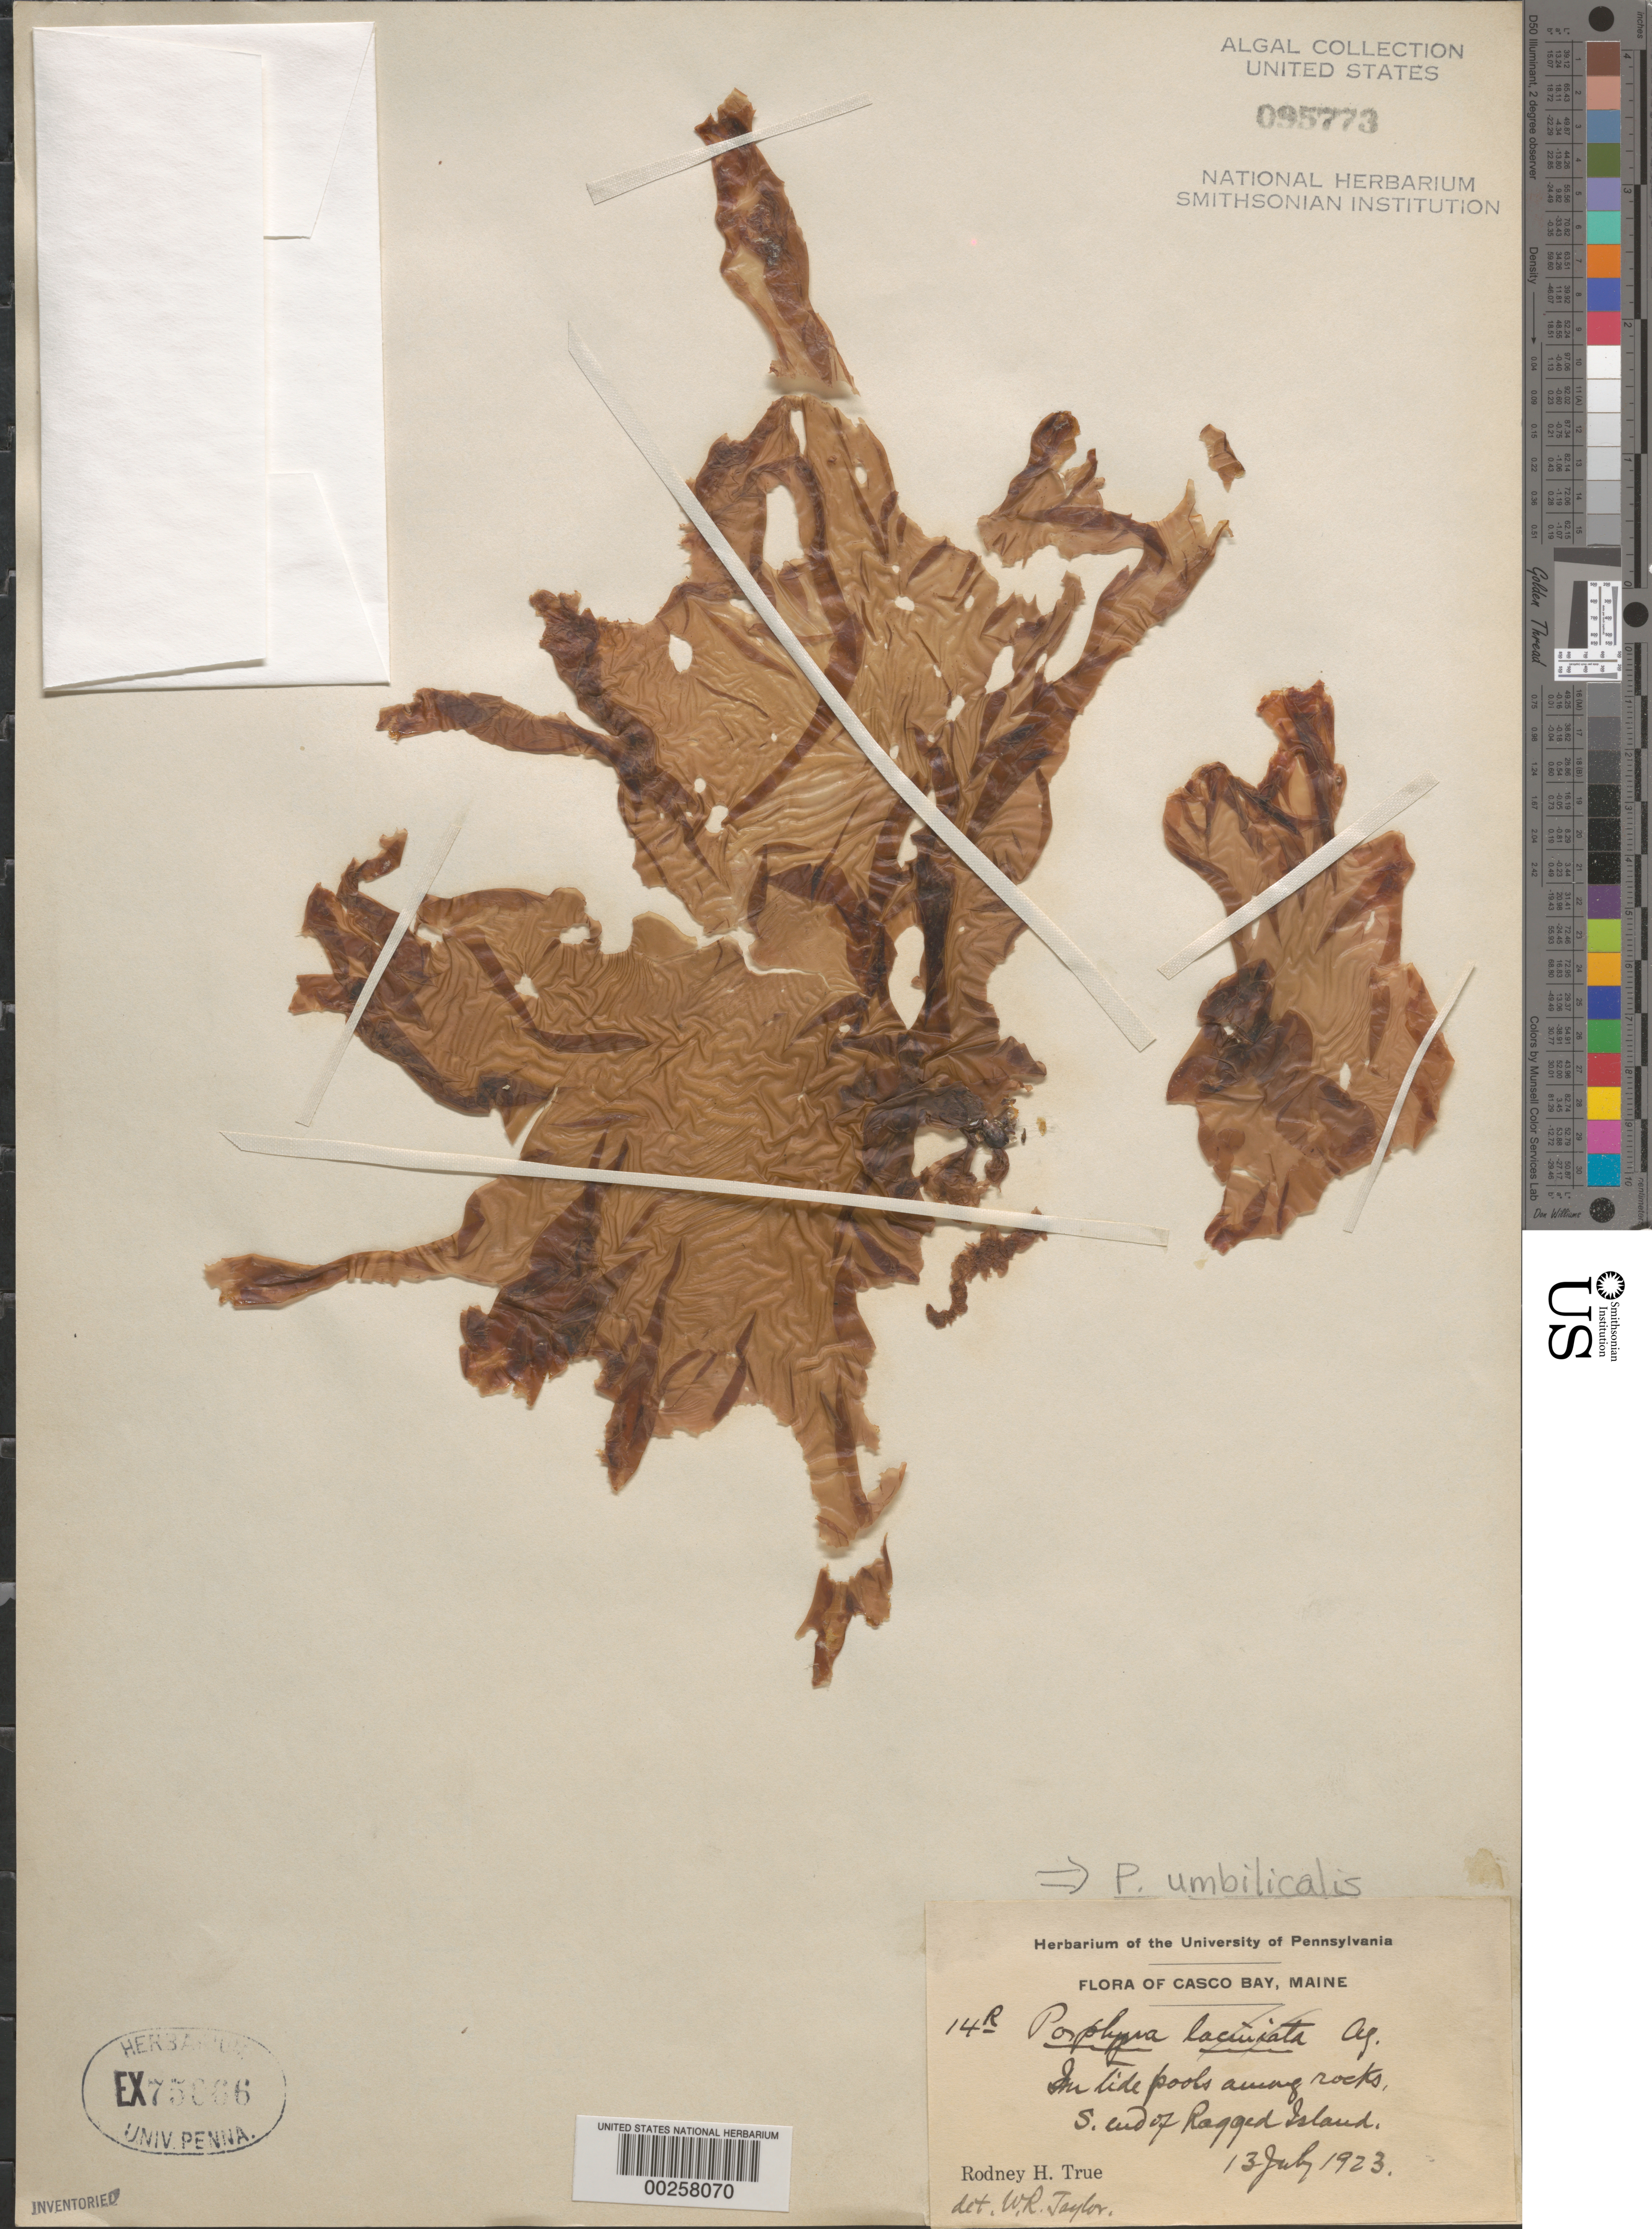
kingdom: Plantae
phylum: Rhodophyta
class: Bangiophyceae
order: Bangiales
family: Bangiaceae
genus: Porphyra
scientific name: Porphyra umbilicalis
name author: Kütz.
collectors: R. H. True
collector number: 14r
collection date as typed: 13 Jul 1923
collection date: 1923-07-13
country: United States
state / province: Maine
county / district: Cumberland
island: Ragged Island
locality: Casco Bay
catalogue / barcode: US 95773